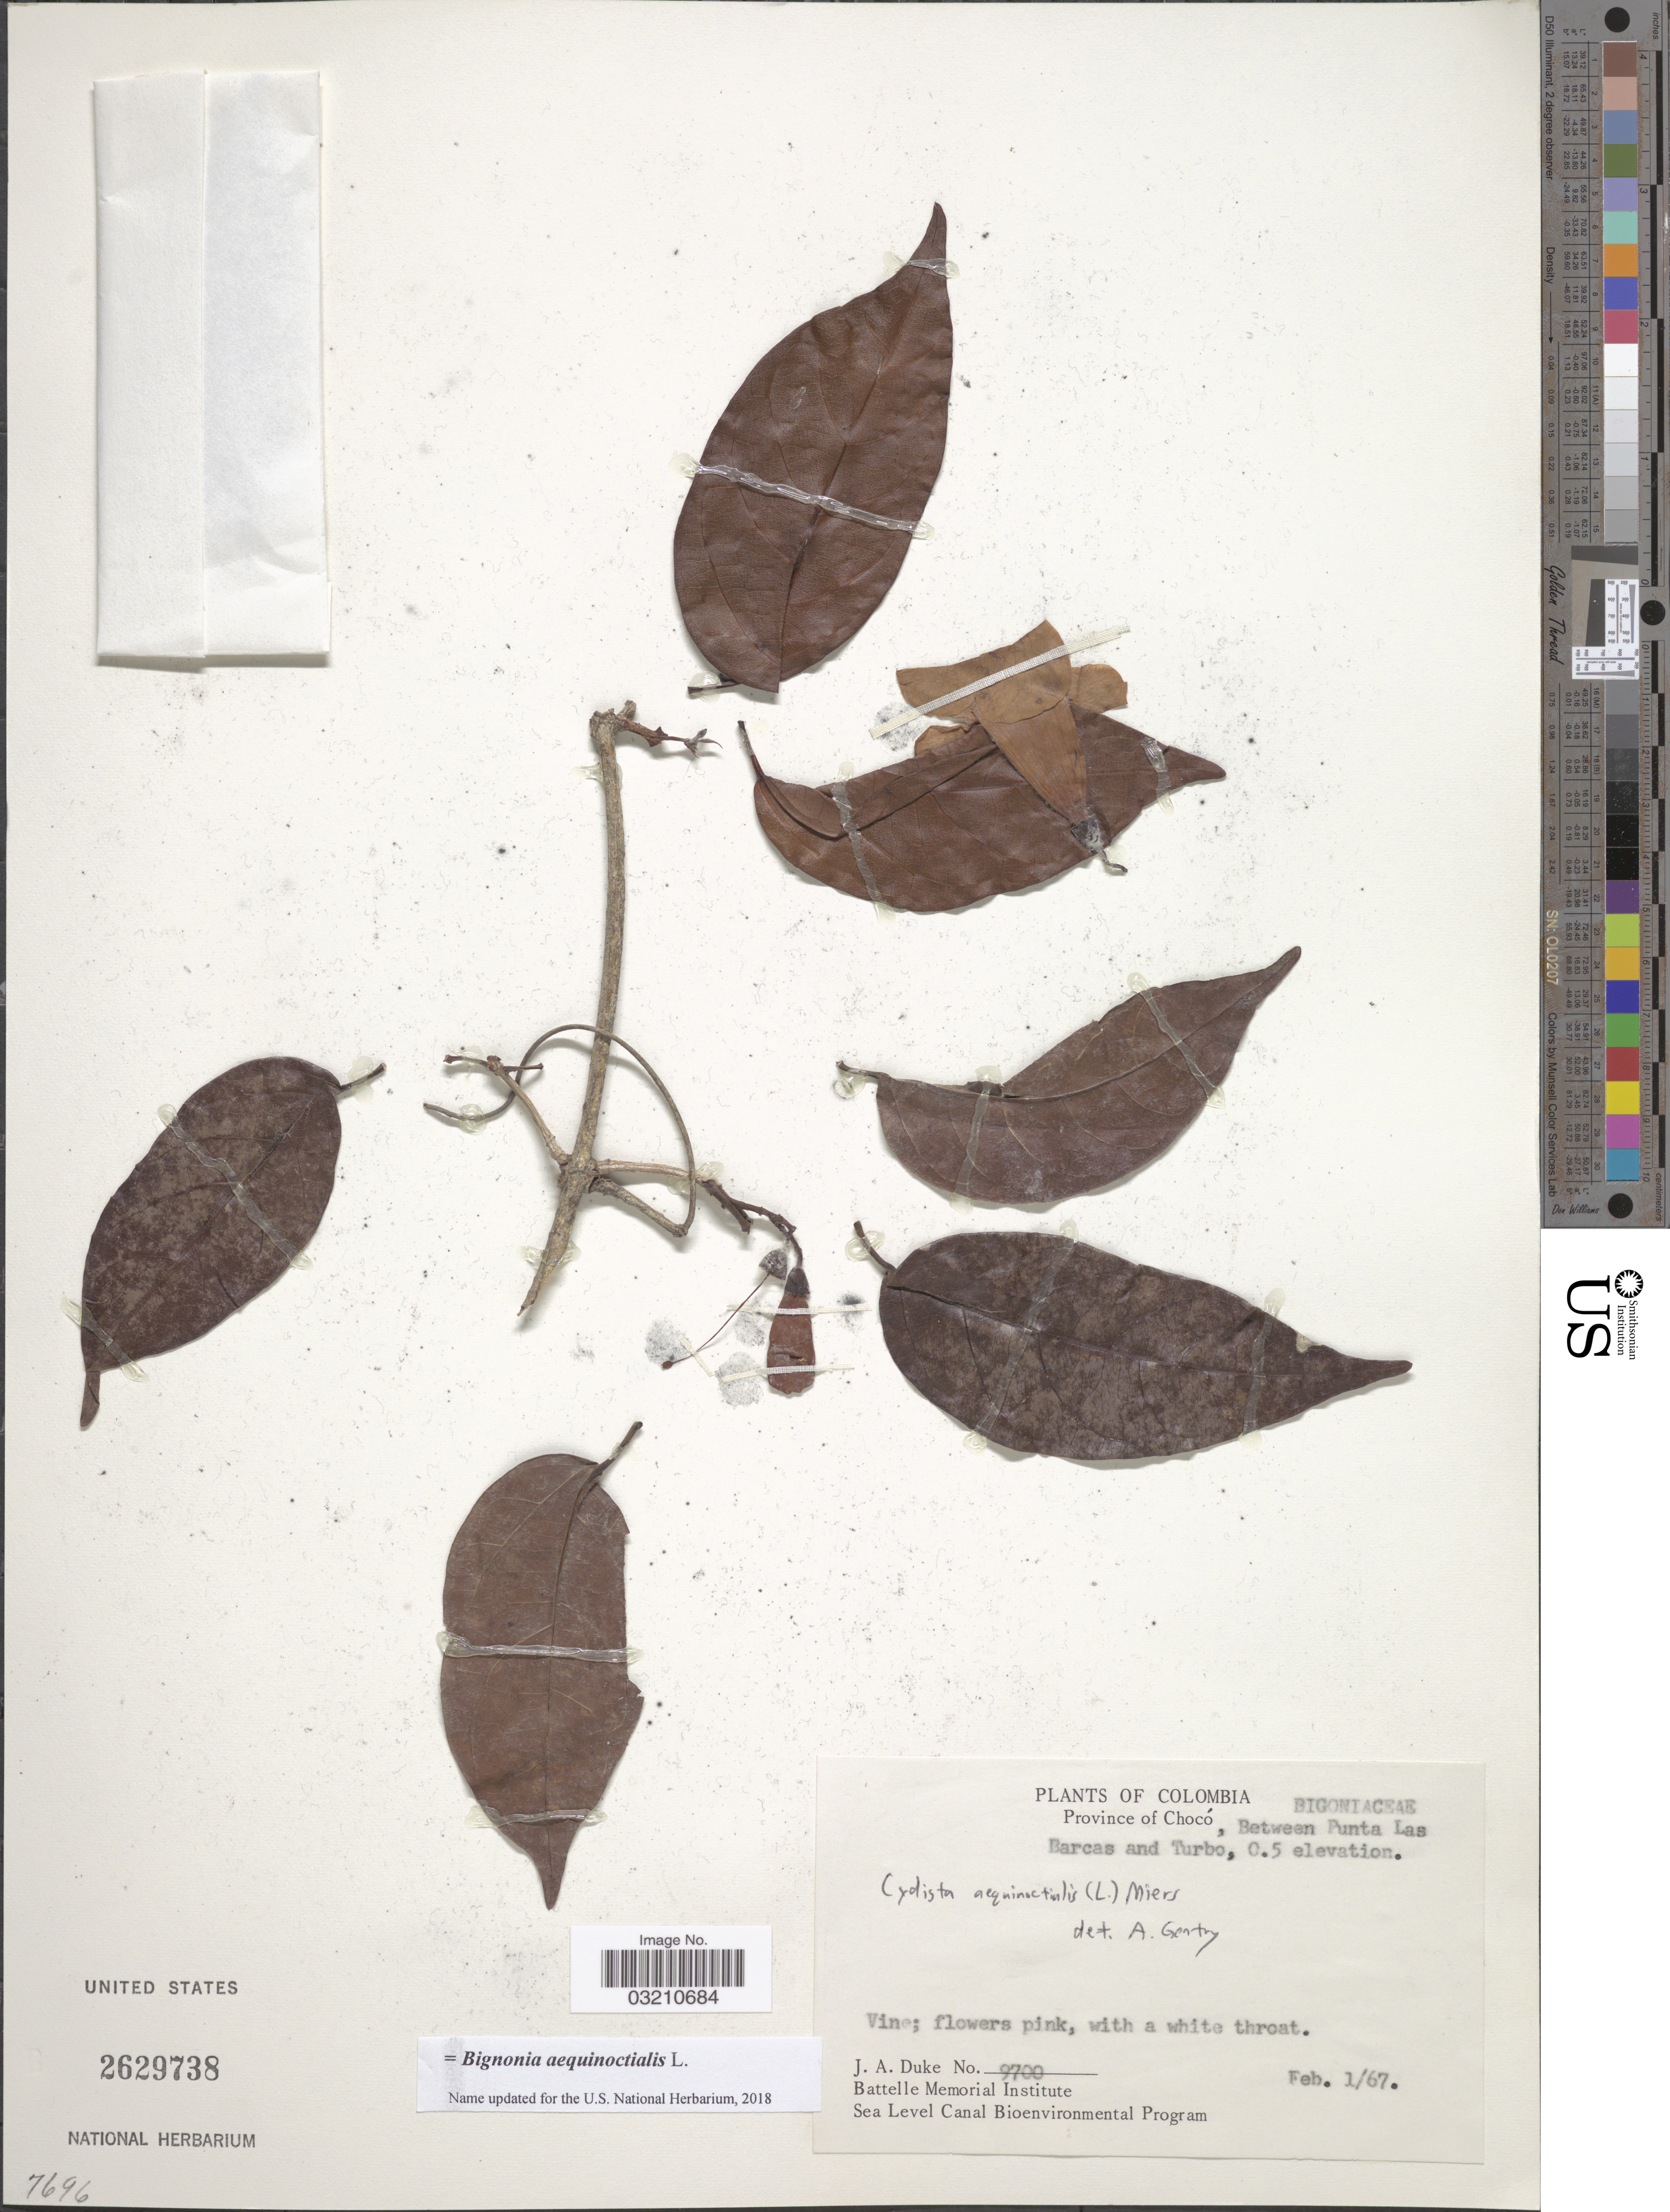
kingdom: Plantae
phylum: Tracheophyta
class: Magnoliopsida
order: Lamiales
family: Bignoniaceae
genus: Bignonia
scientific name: Bignonia aequinoctialis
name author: L.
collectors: J. A. Duke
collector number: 9700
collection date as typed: Transcribed d/m/y: 1/2/67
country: Colombia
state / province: Chocó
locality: Between Punta Las Barcas and Turbo.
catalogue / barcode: US 2629738